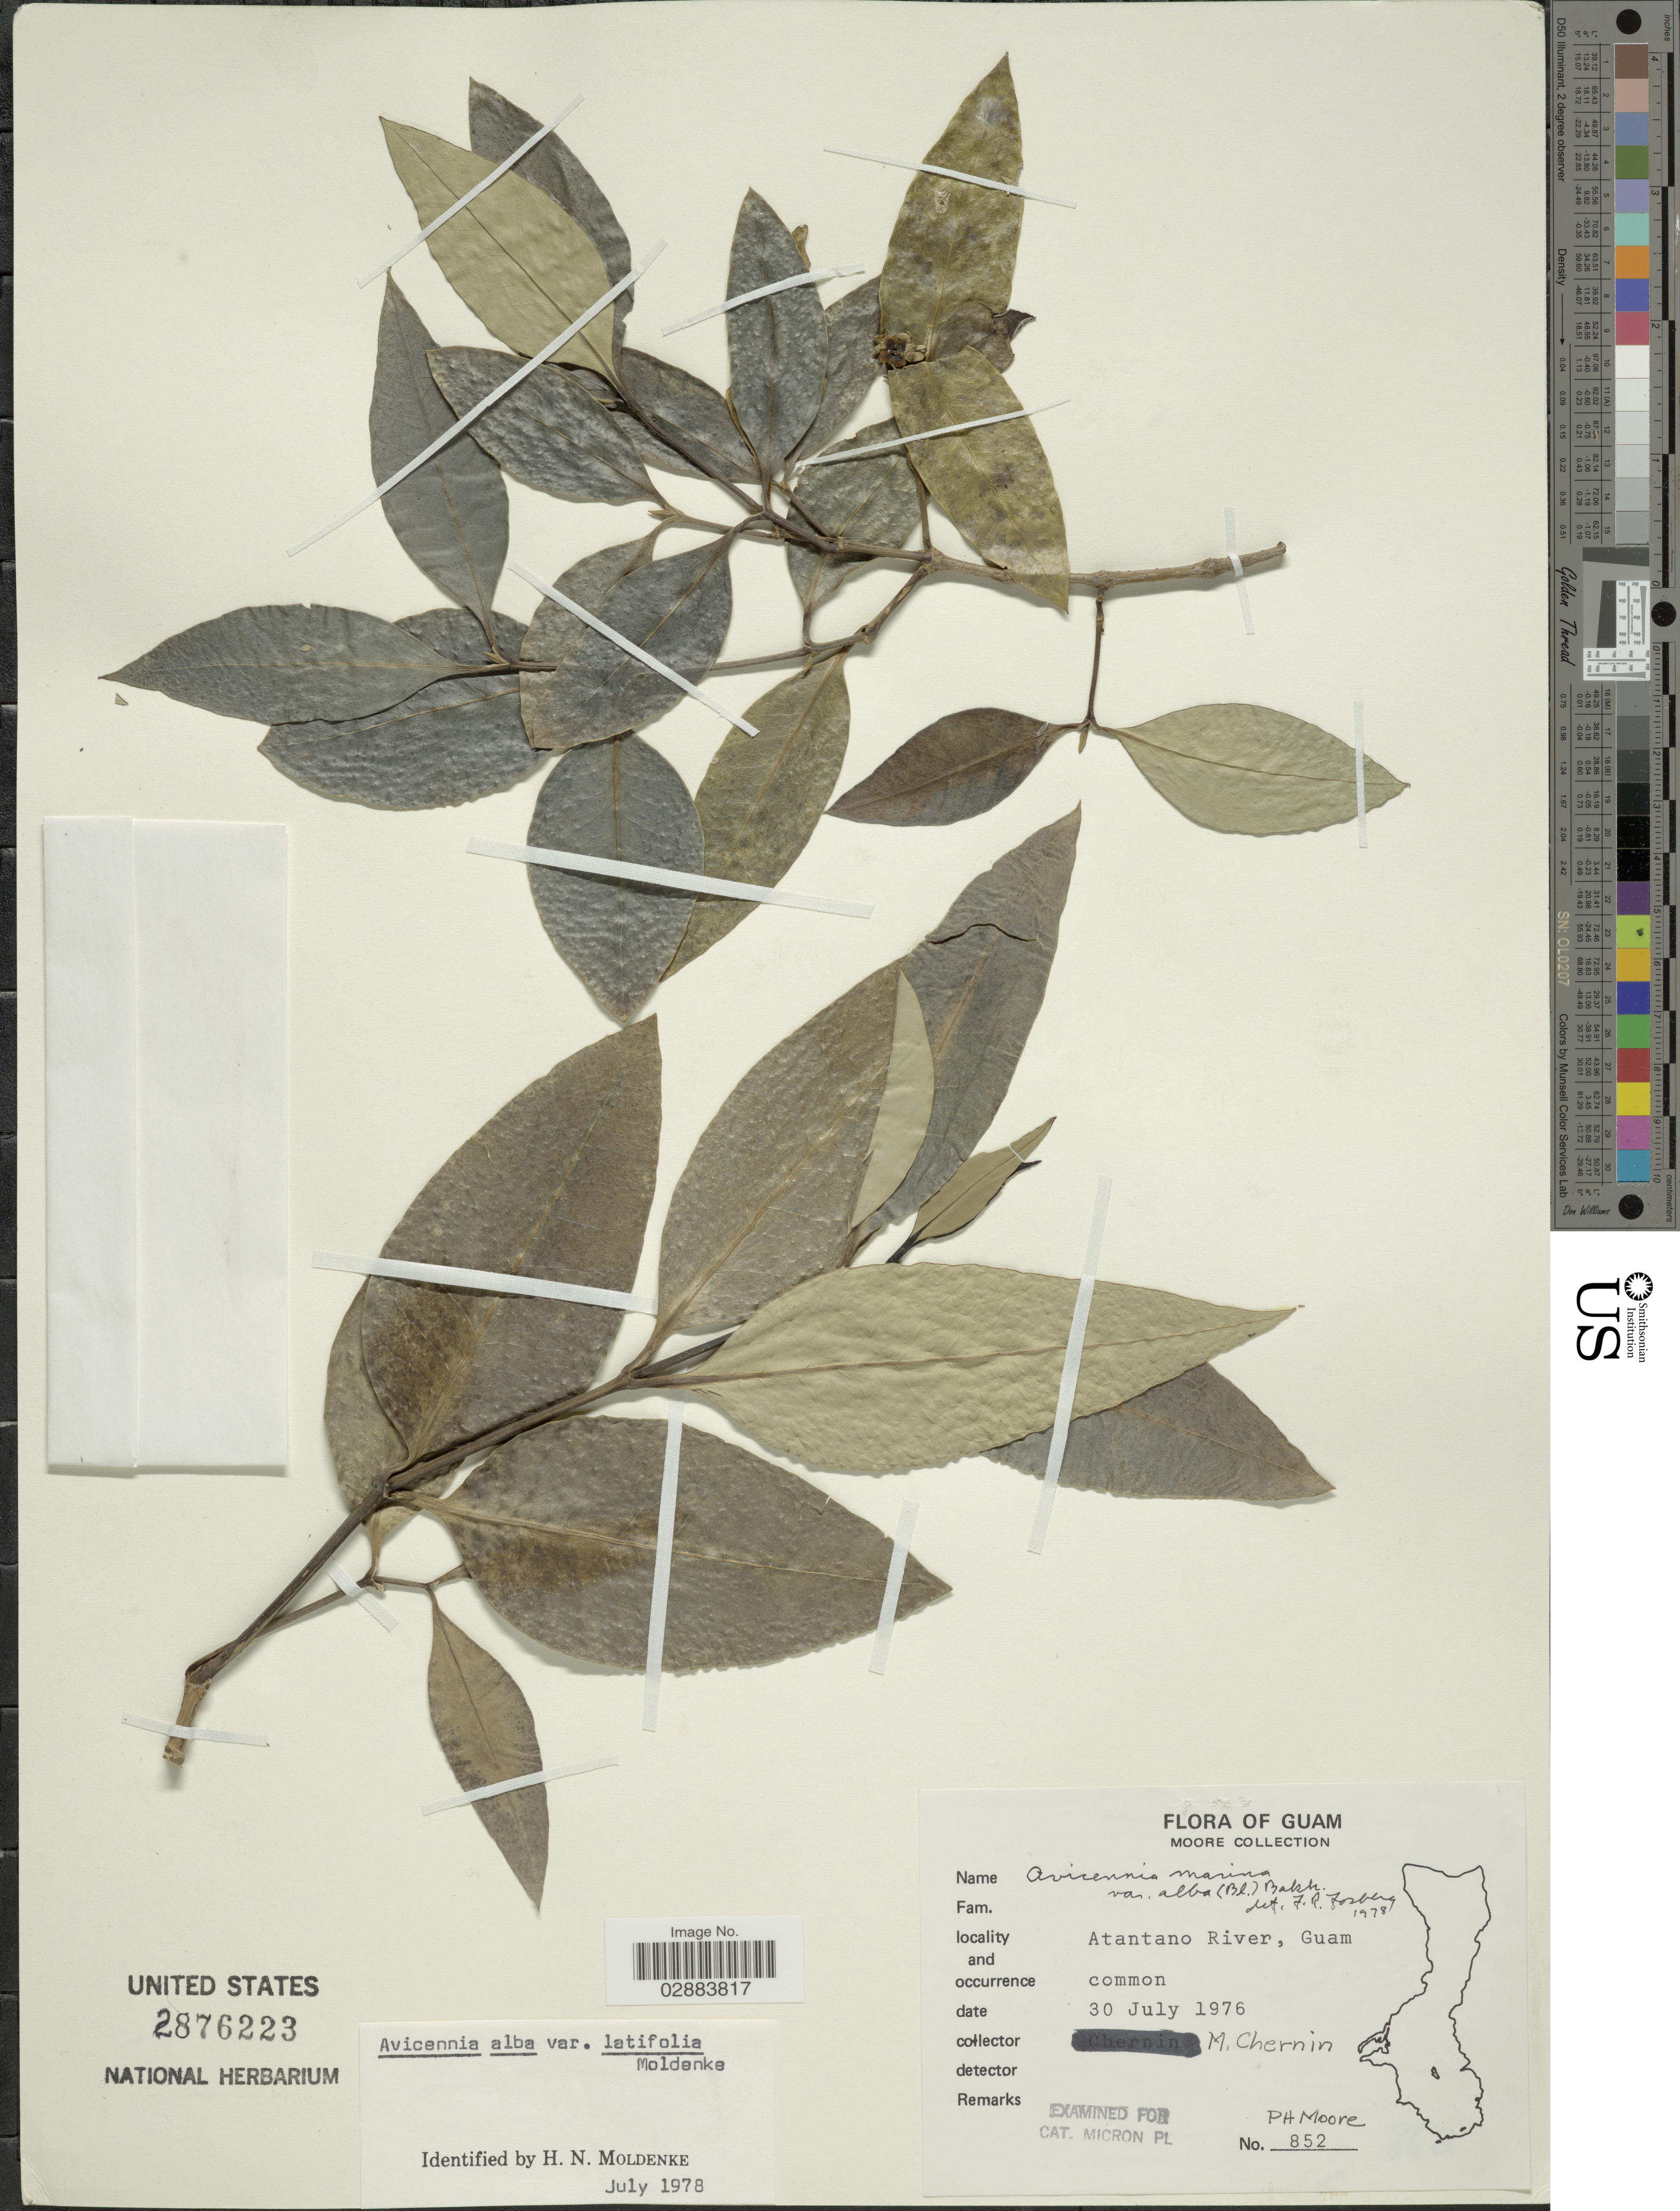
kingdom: Plantae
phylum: Tracheophyta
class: Magnoliopsida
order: Lamiales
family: Acanthaceae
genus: Avicennia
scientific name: Avicennia alba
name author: Blume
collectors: M. Chernin & P. H. Moore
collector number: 852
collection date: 1976-07-30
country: Guam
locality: Atantano River.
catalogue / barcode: US 2876223